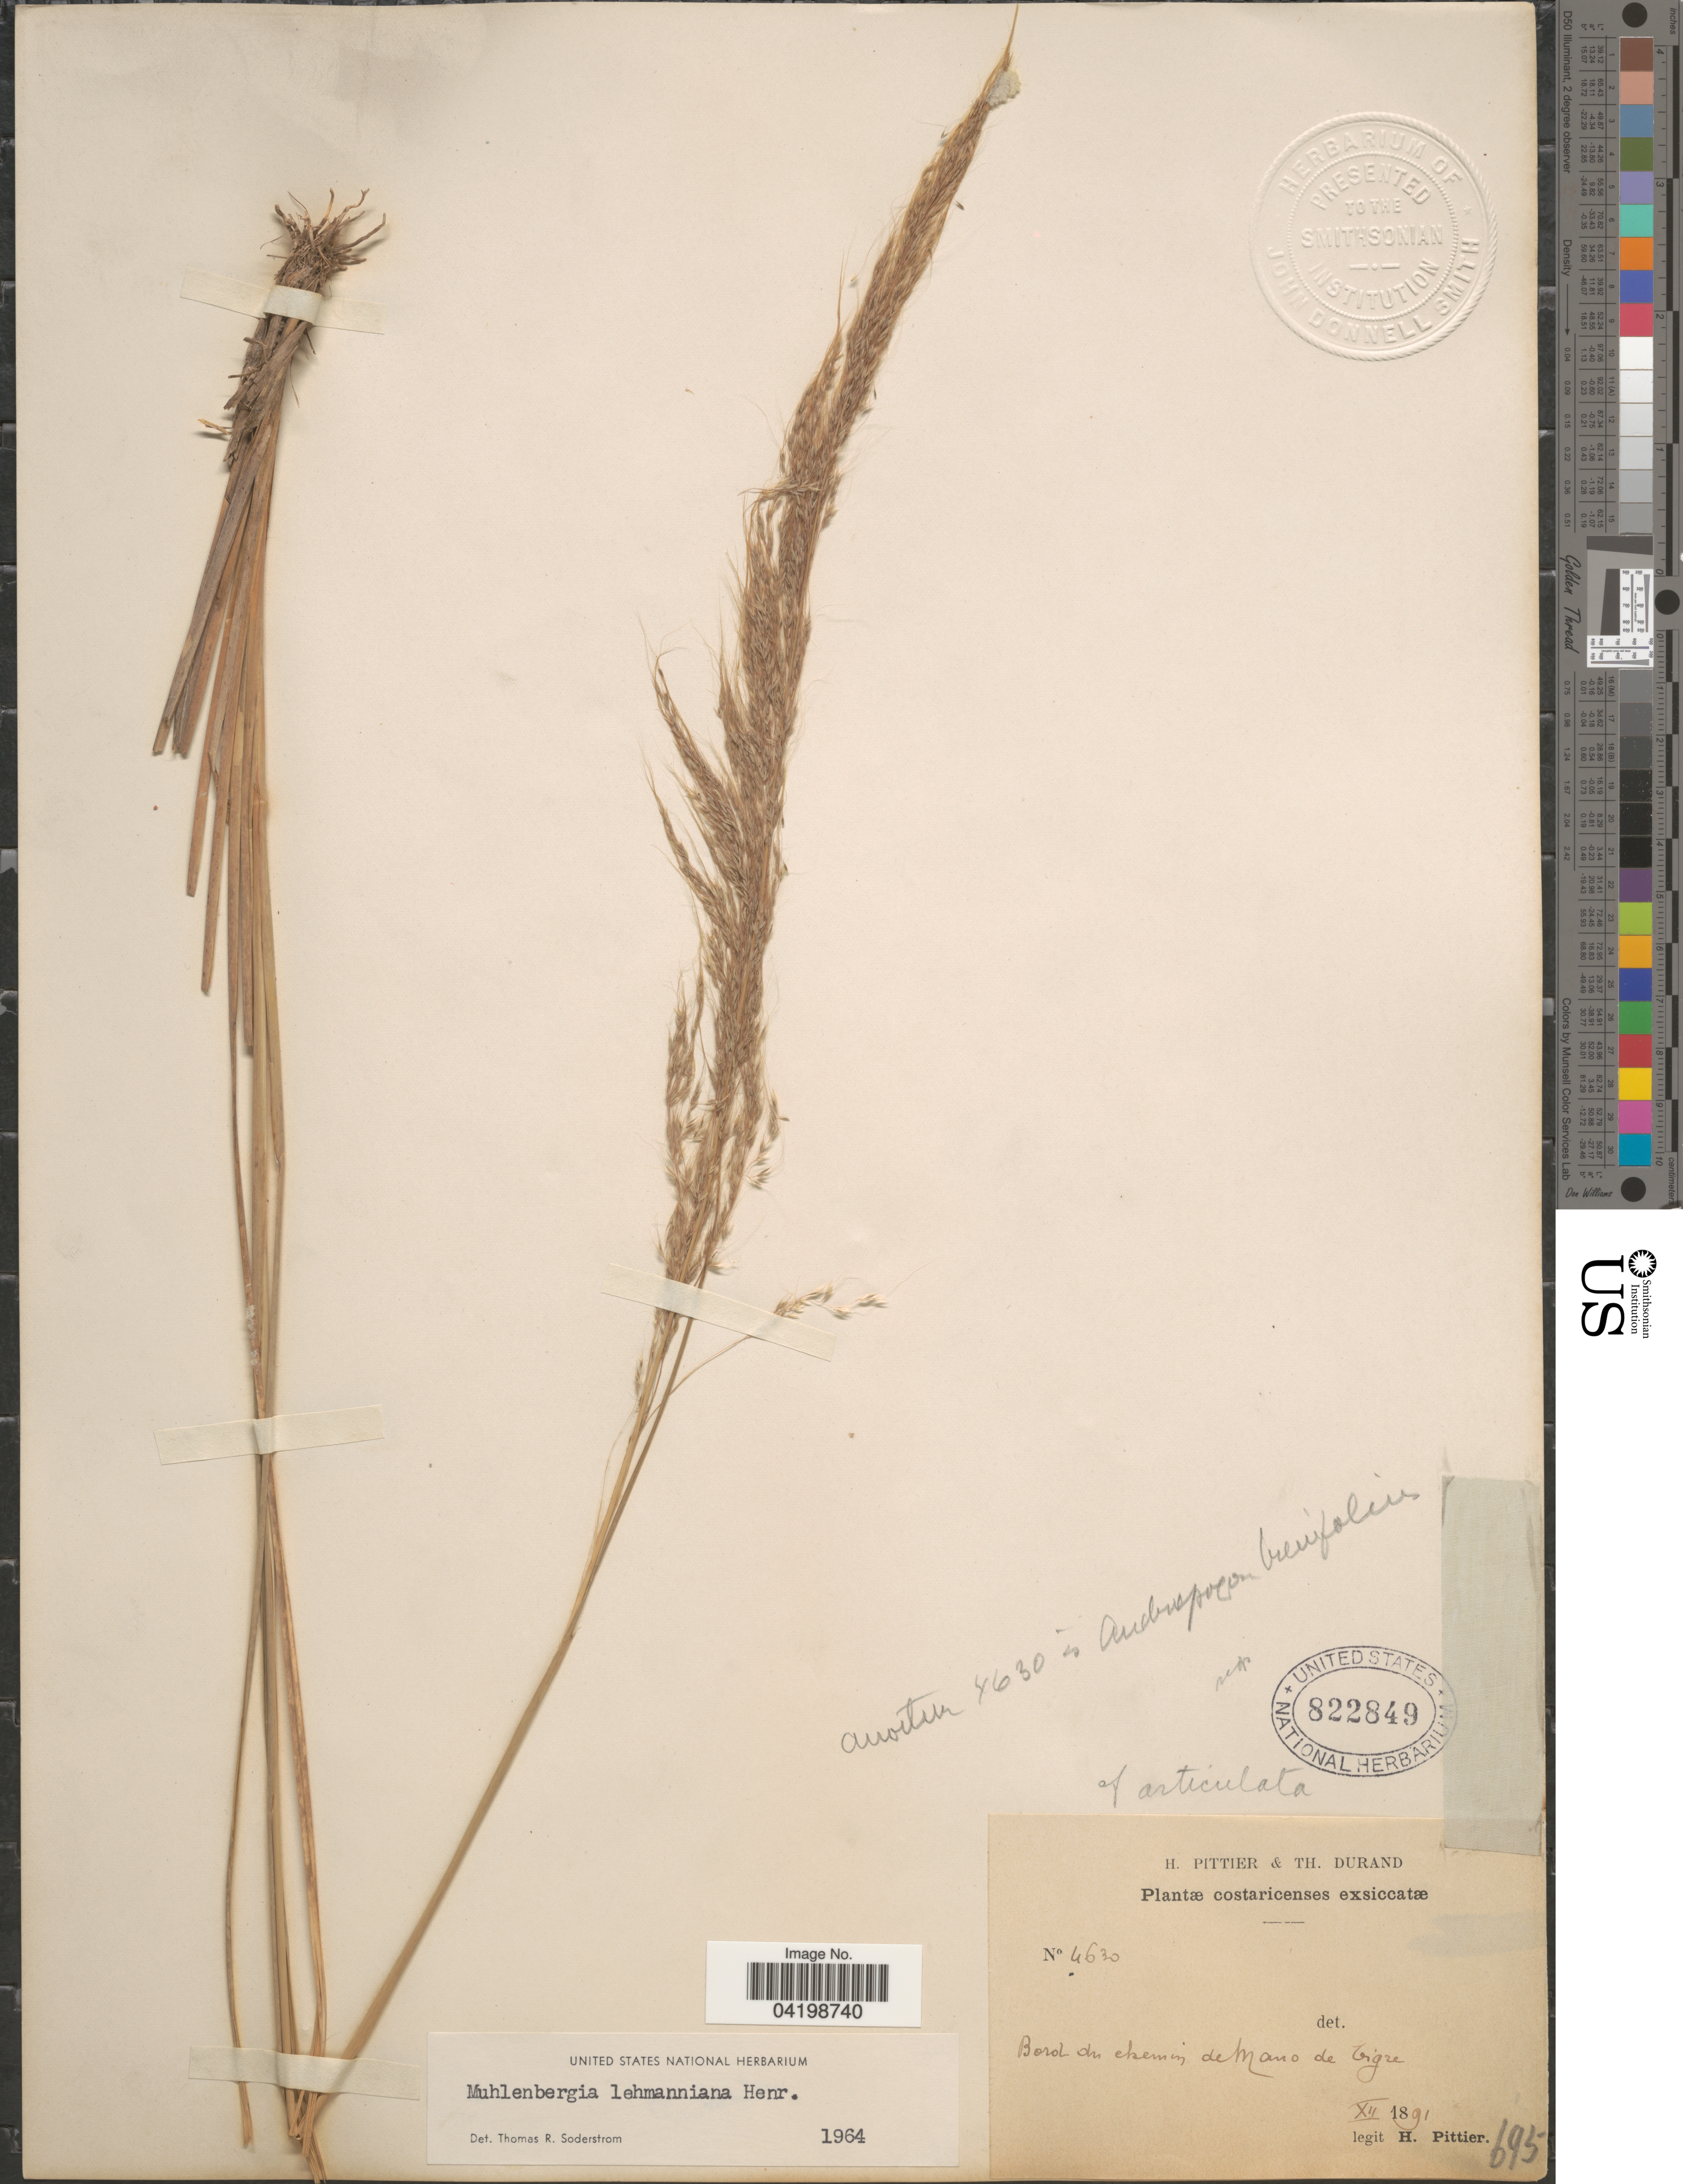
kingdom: Plantae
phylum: Tracheophyta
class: Liliopsida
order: Poales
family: Poaceae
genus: Muhlenbergia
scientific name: Muhlenbergia lehmanniana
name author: Henr.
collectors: H. F. Pittier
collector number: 4630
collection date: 1891-12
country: Costa Rica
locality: Bord du chemin de Mano de Tigre.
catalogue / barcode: US 822849